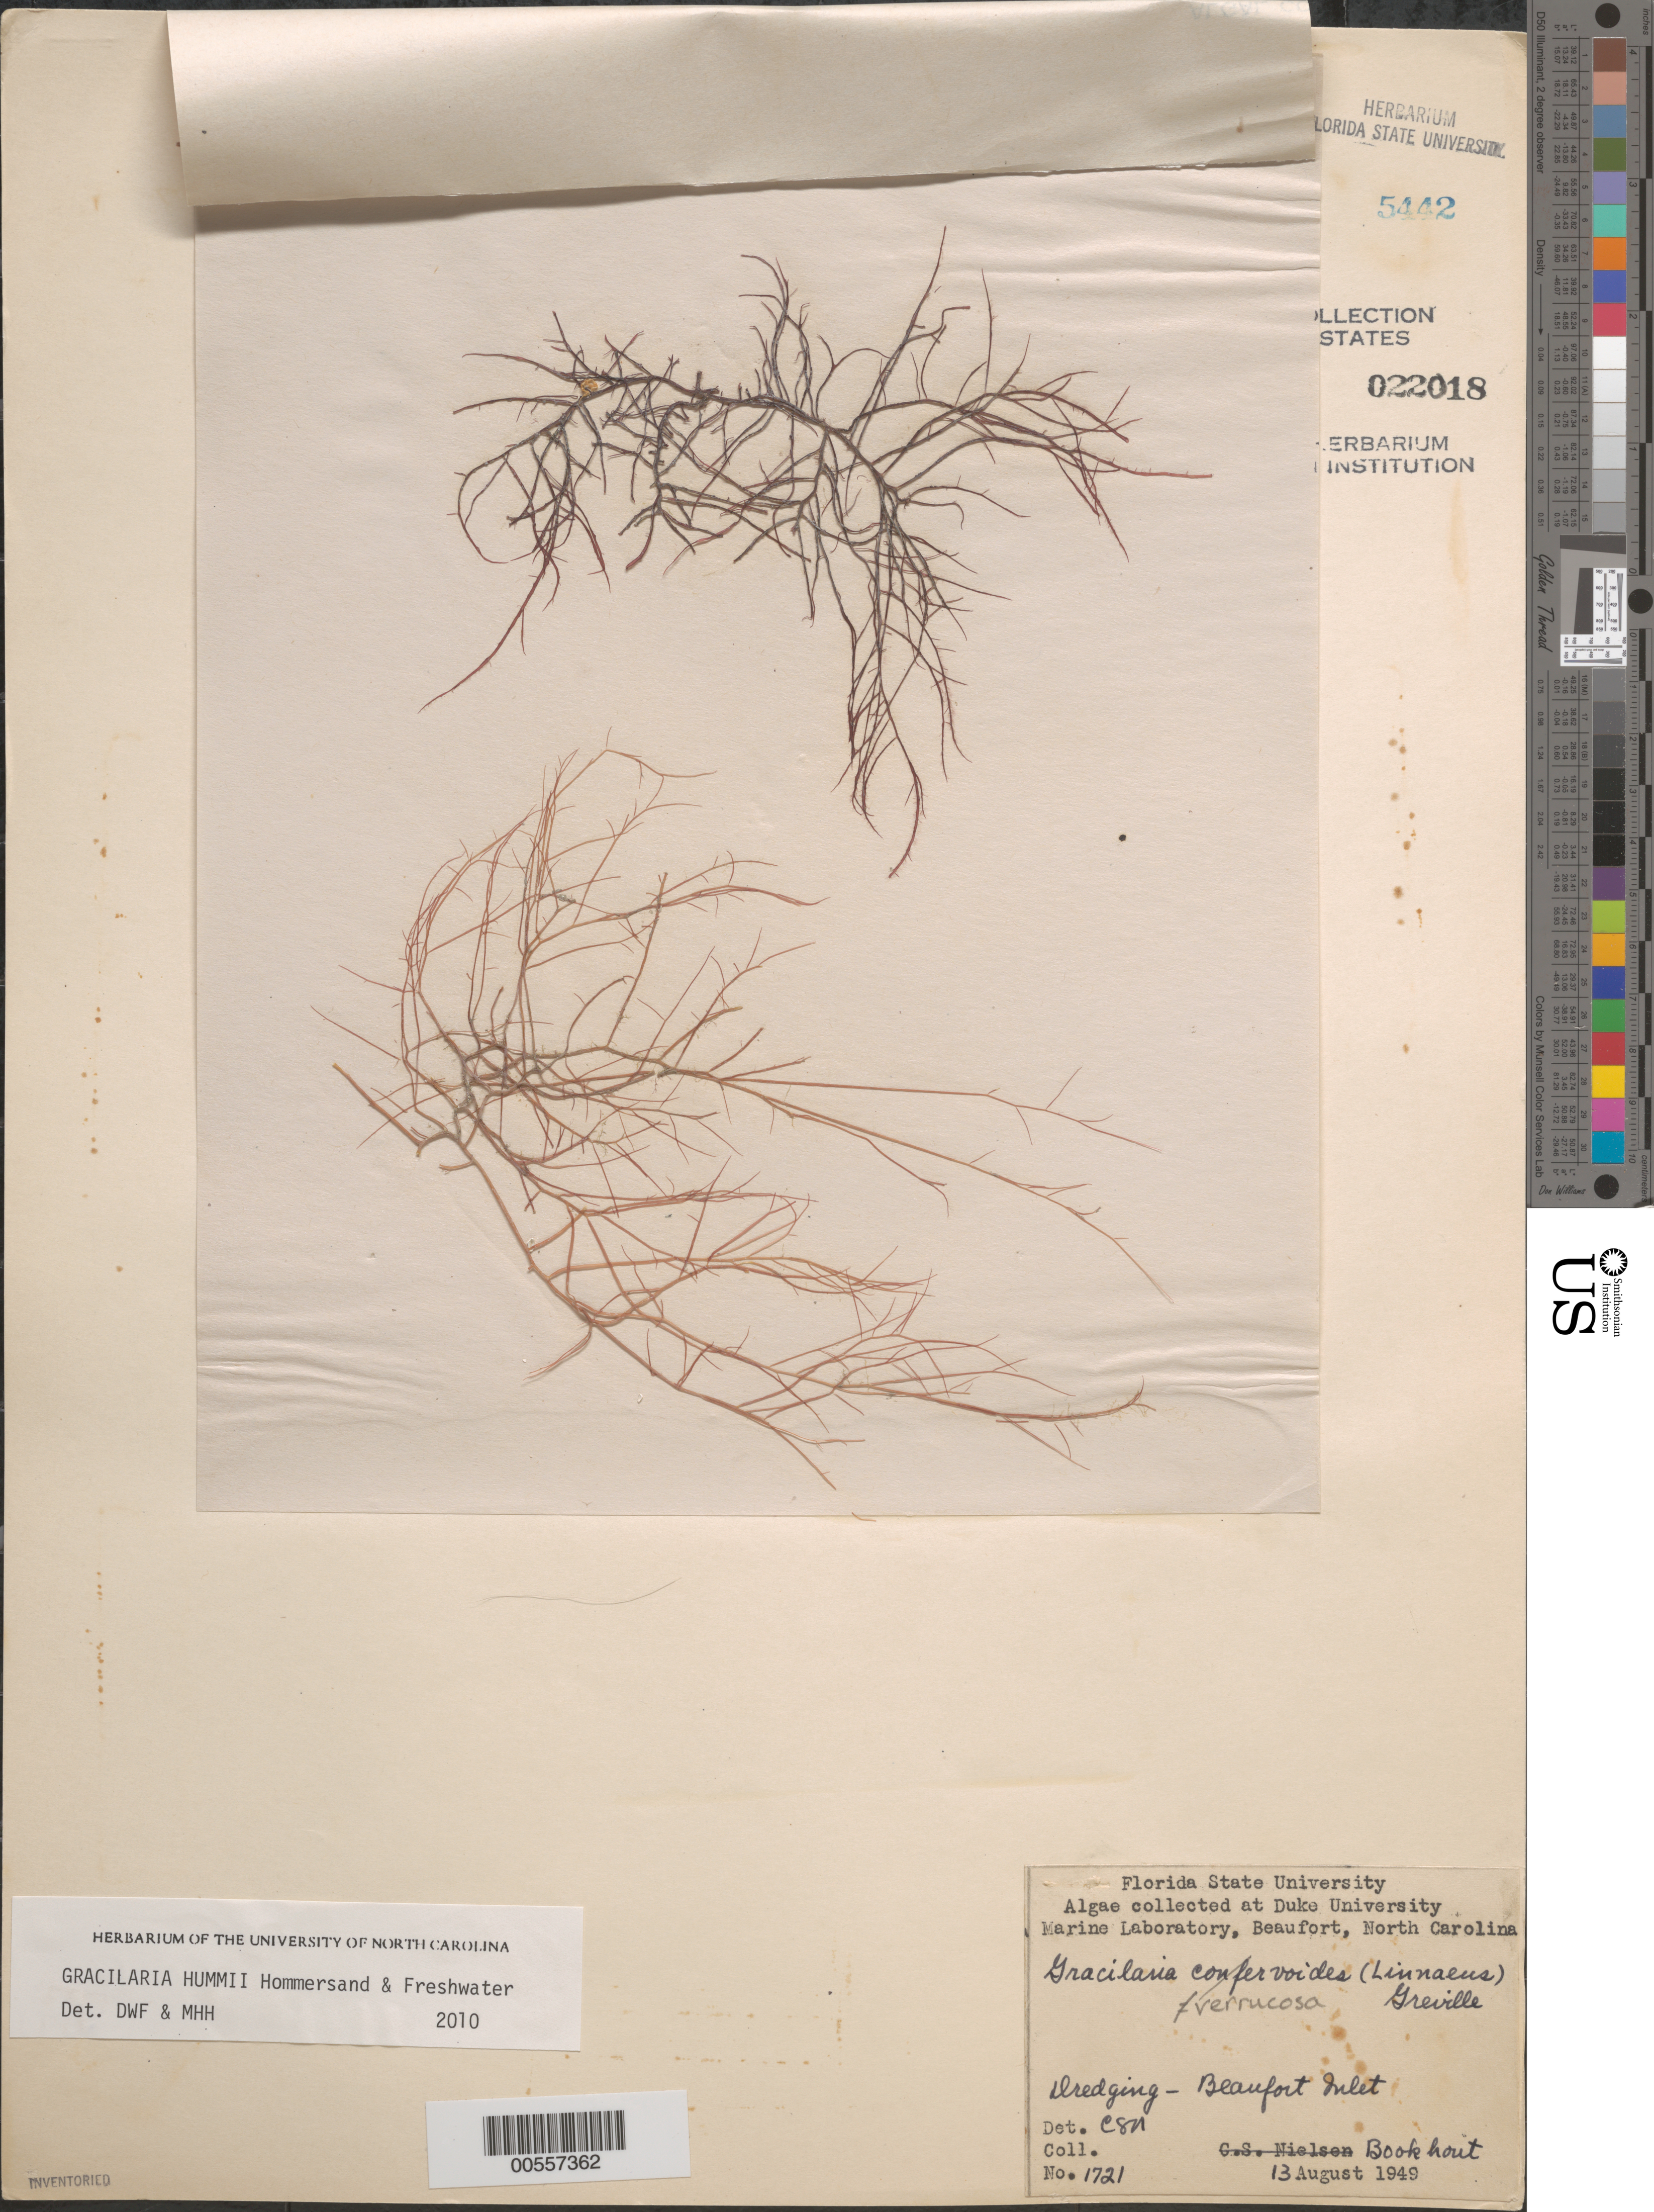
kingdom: Plantae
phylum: Rhodophyta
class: Florideophyceae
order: Gracilariales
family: Gracilariaceae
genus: Gracilaria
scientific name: Gracilaria hummii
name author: Hommers. & Freshwater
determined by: Freshwater, D. W.; Hommersand, M. H.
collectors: -. Bookhout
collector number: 1721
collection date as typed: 13 Aug 1949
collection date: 1949-08-13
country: United States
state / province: North Carolina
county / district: Carteret County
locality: Beaufort Inlet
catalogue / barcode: US 22018